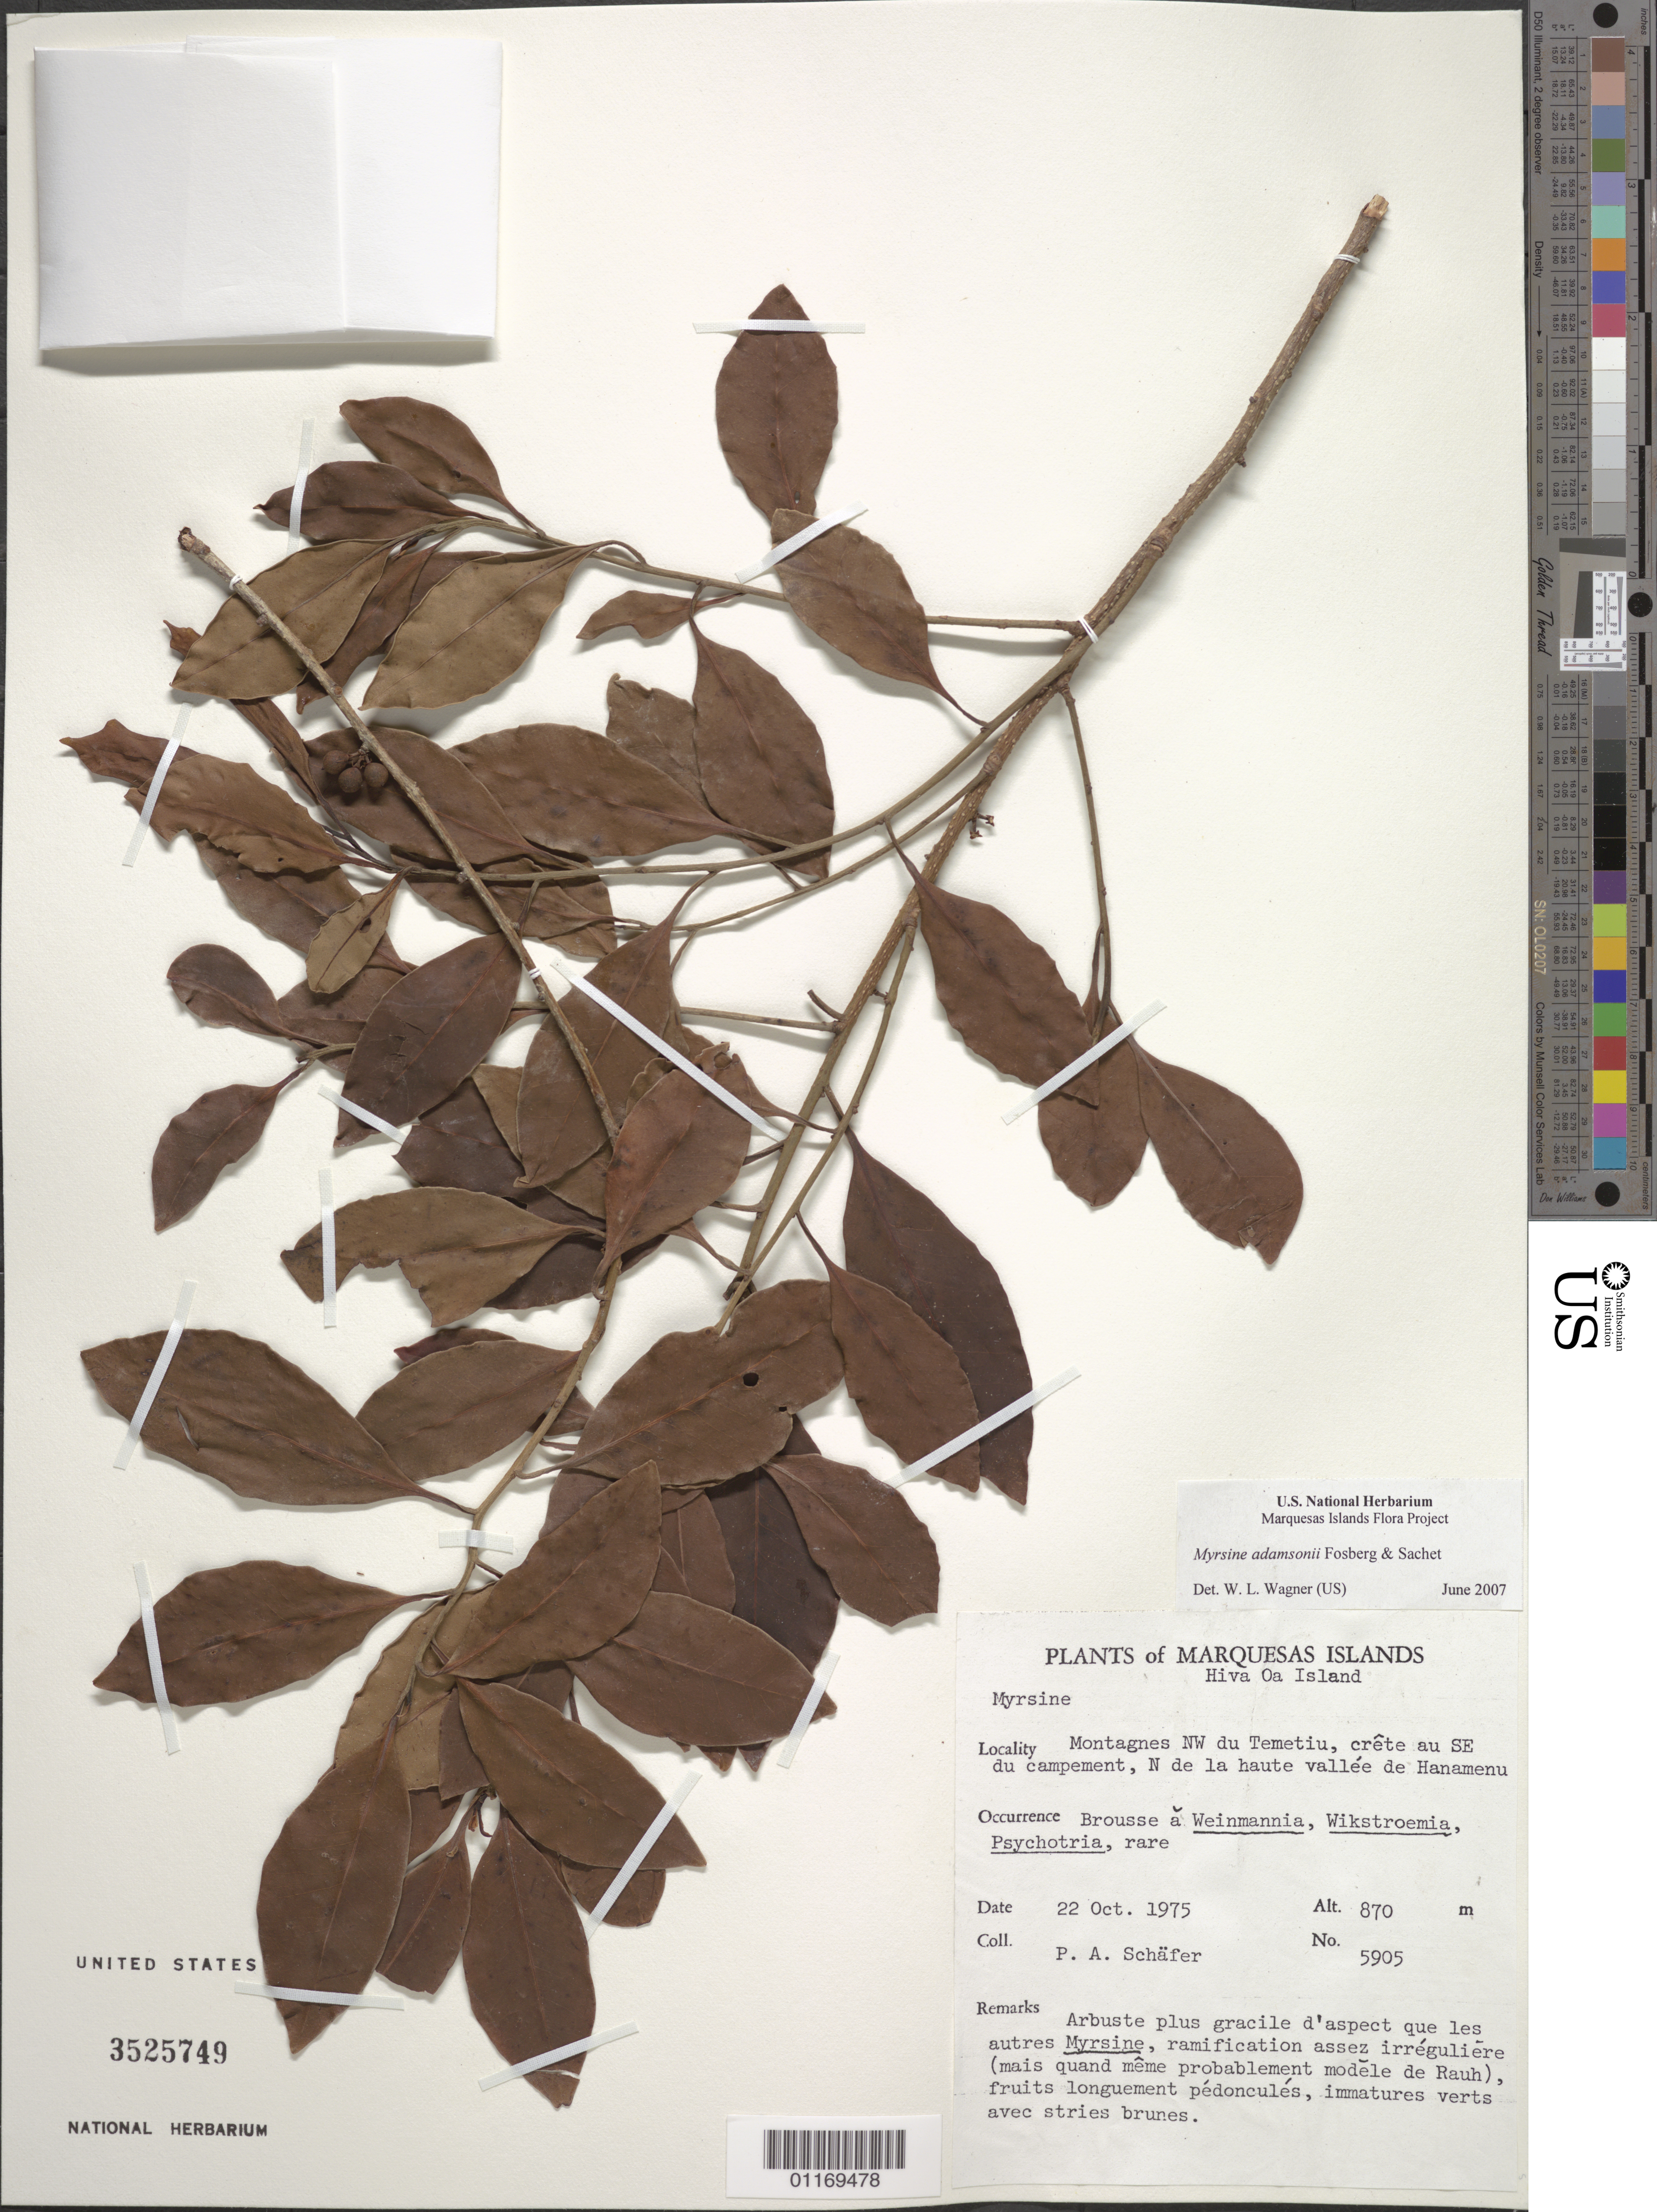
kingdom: Plantae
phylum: Tracheophyta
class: Magnoliopsida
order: Ericales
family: Primulaceae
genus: Myrsine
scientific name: Myrsine adamsonii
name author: Fosberg & Sachet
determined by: Wagner, W. L., (BOT), Smithsonian Institution - National Museum of Natural History (UNITED STATES)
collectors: P. A. Schäfer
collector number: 5905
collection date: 1975-10-22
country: French Polynesia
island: Hiva Oa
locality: Montagnes NW du Temetiu, crête au SE du campement, N de la haute vallée de Hanamenu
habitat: Brousse à Weinmannia, Wikstroemia, Psychotria; rare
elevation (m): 870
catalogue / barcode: US 3525749